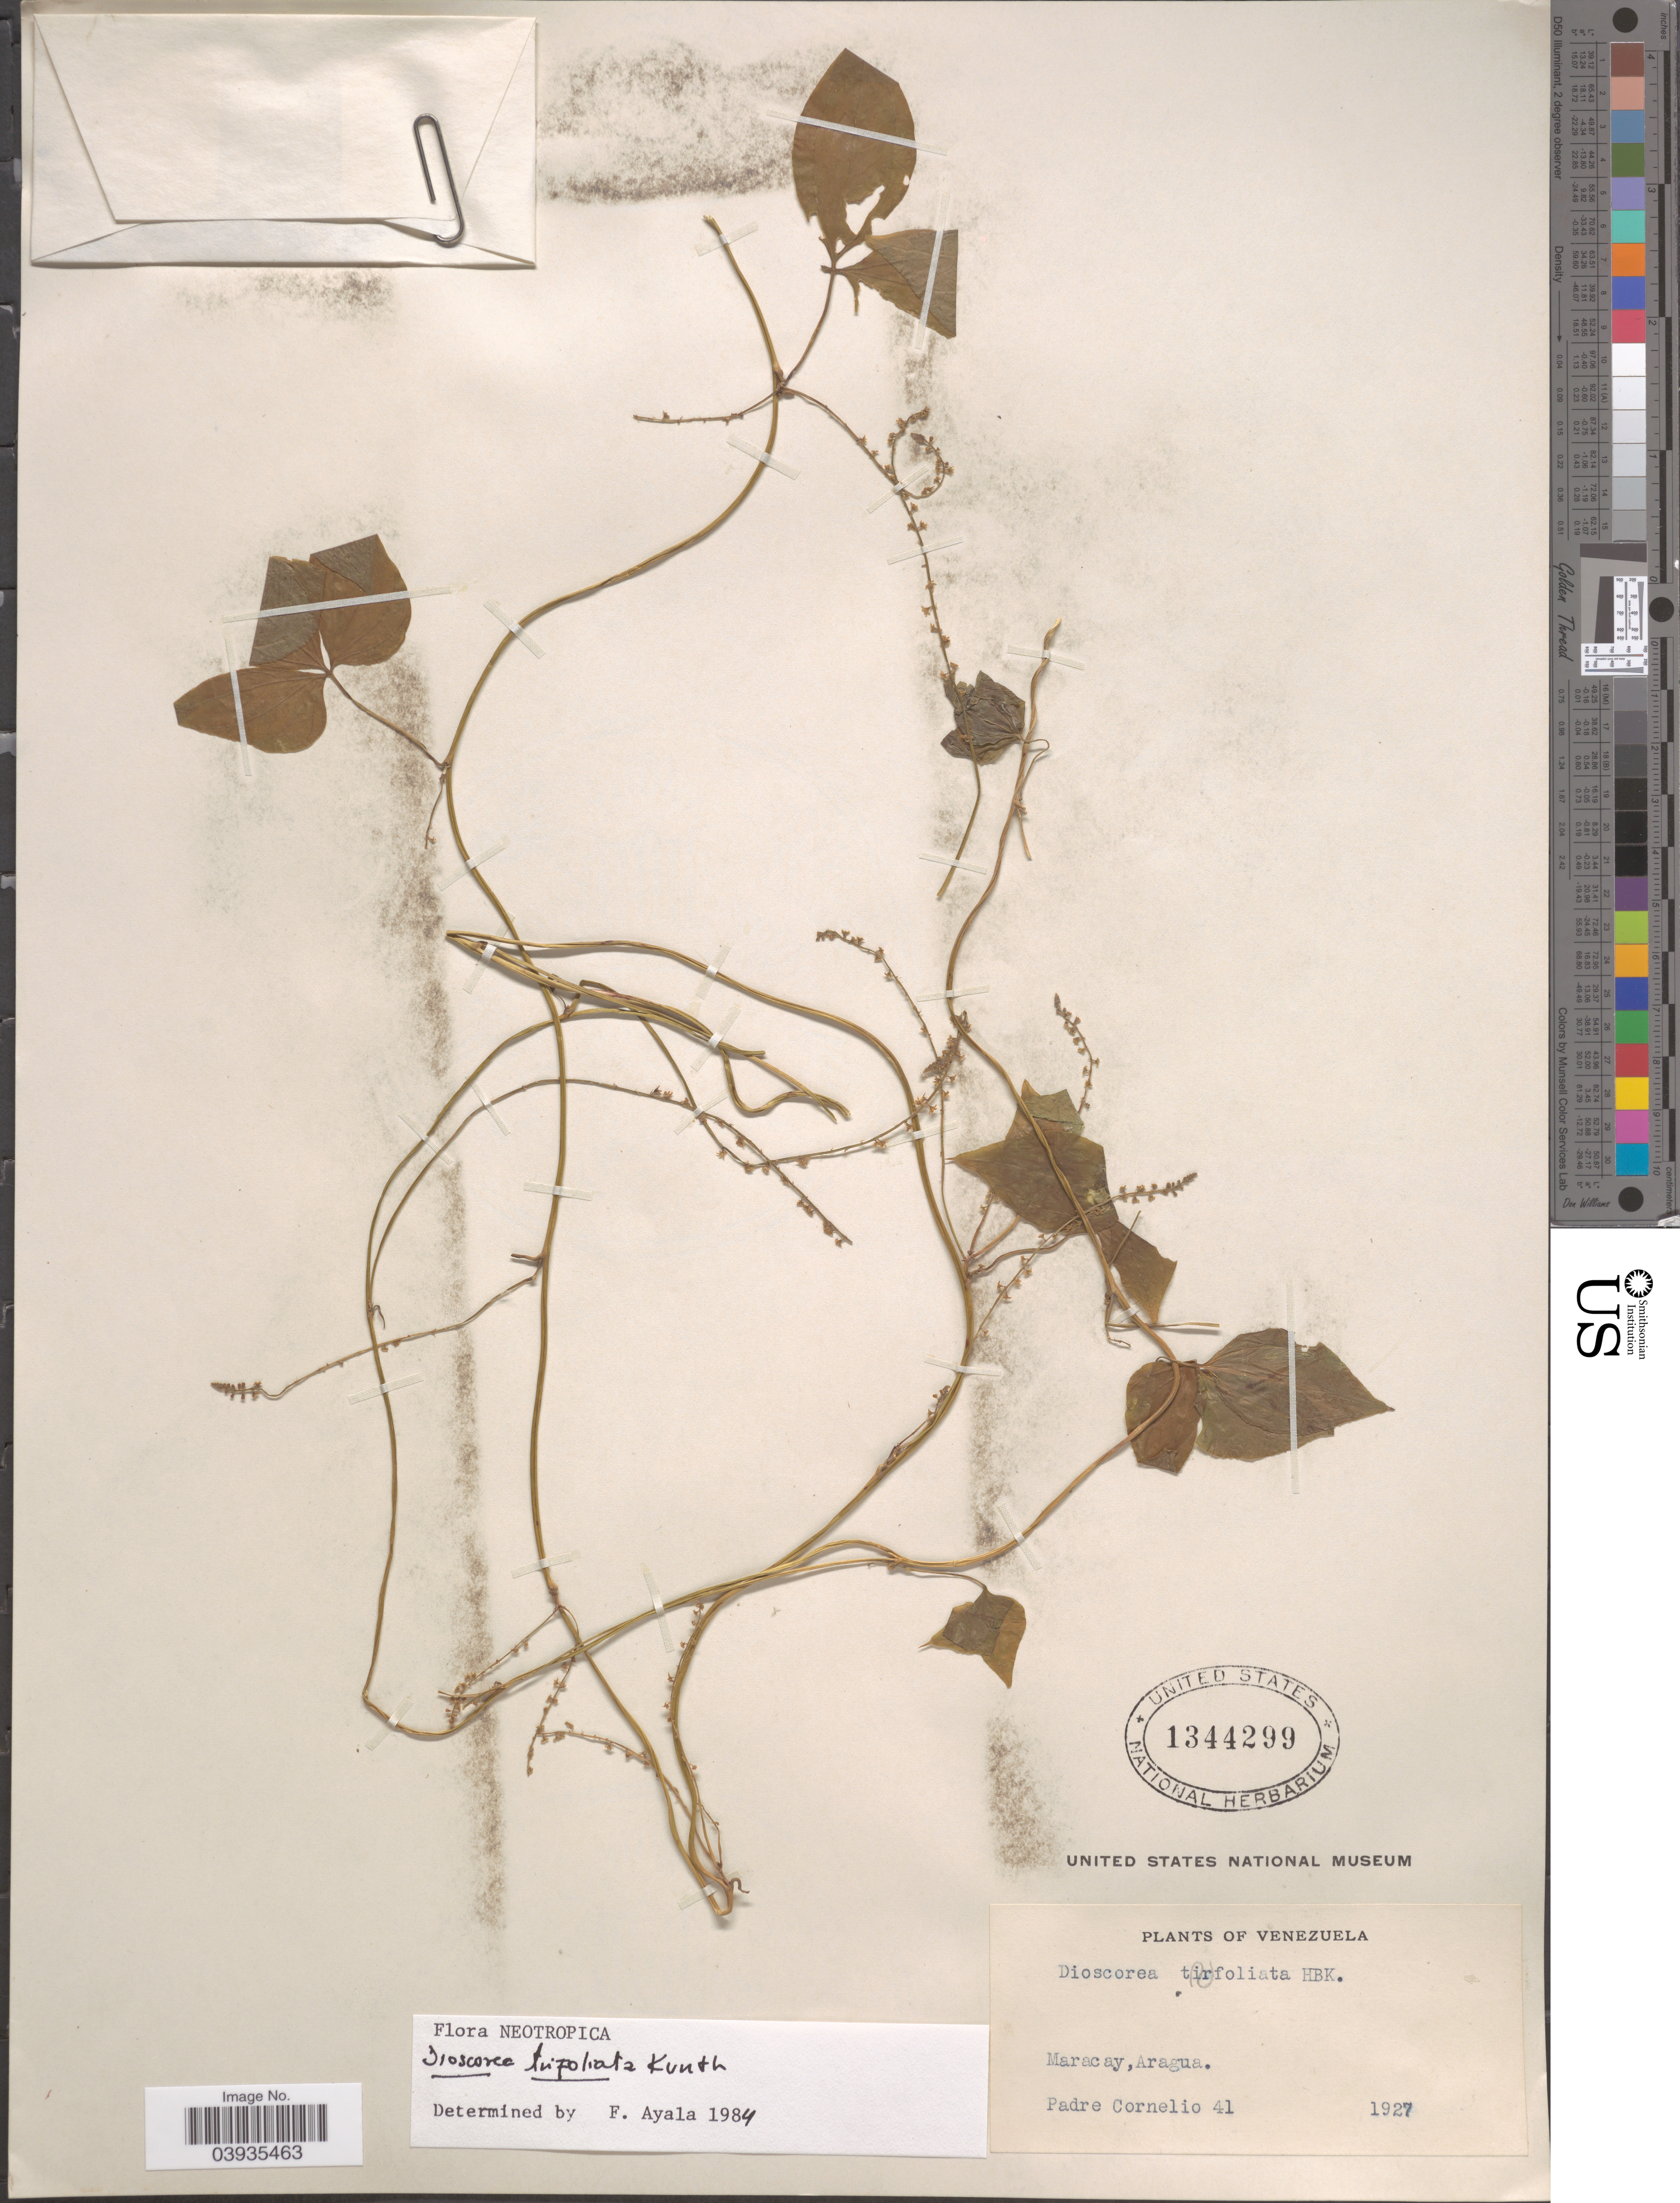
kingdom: Plantae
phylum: Tracheophyta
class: Liliopsida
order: Dioscoreales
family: Dioscoreaceae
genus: Dioscorea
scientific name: Dioscorea trifoliata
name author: Kunth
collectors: P. Cornelio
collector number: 41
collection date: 1927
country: Venezuela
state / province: Aragua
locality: Maracay.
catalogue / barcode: US 1344299